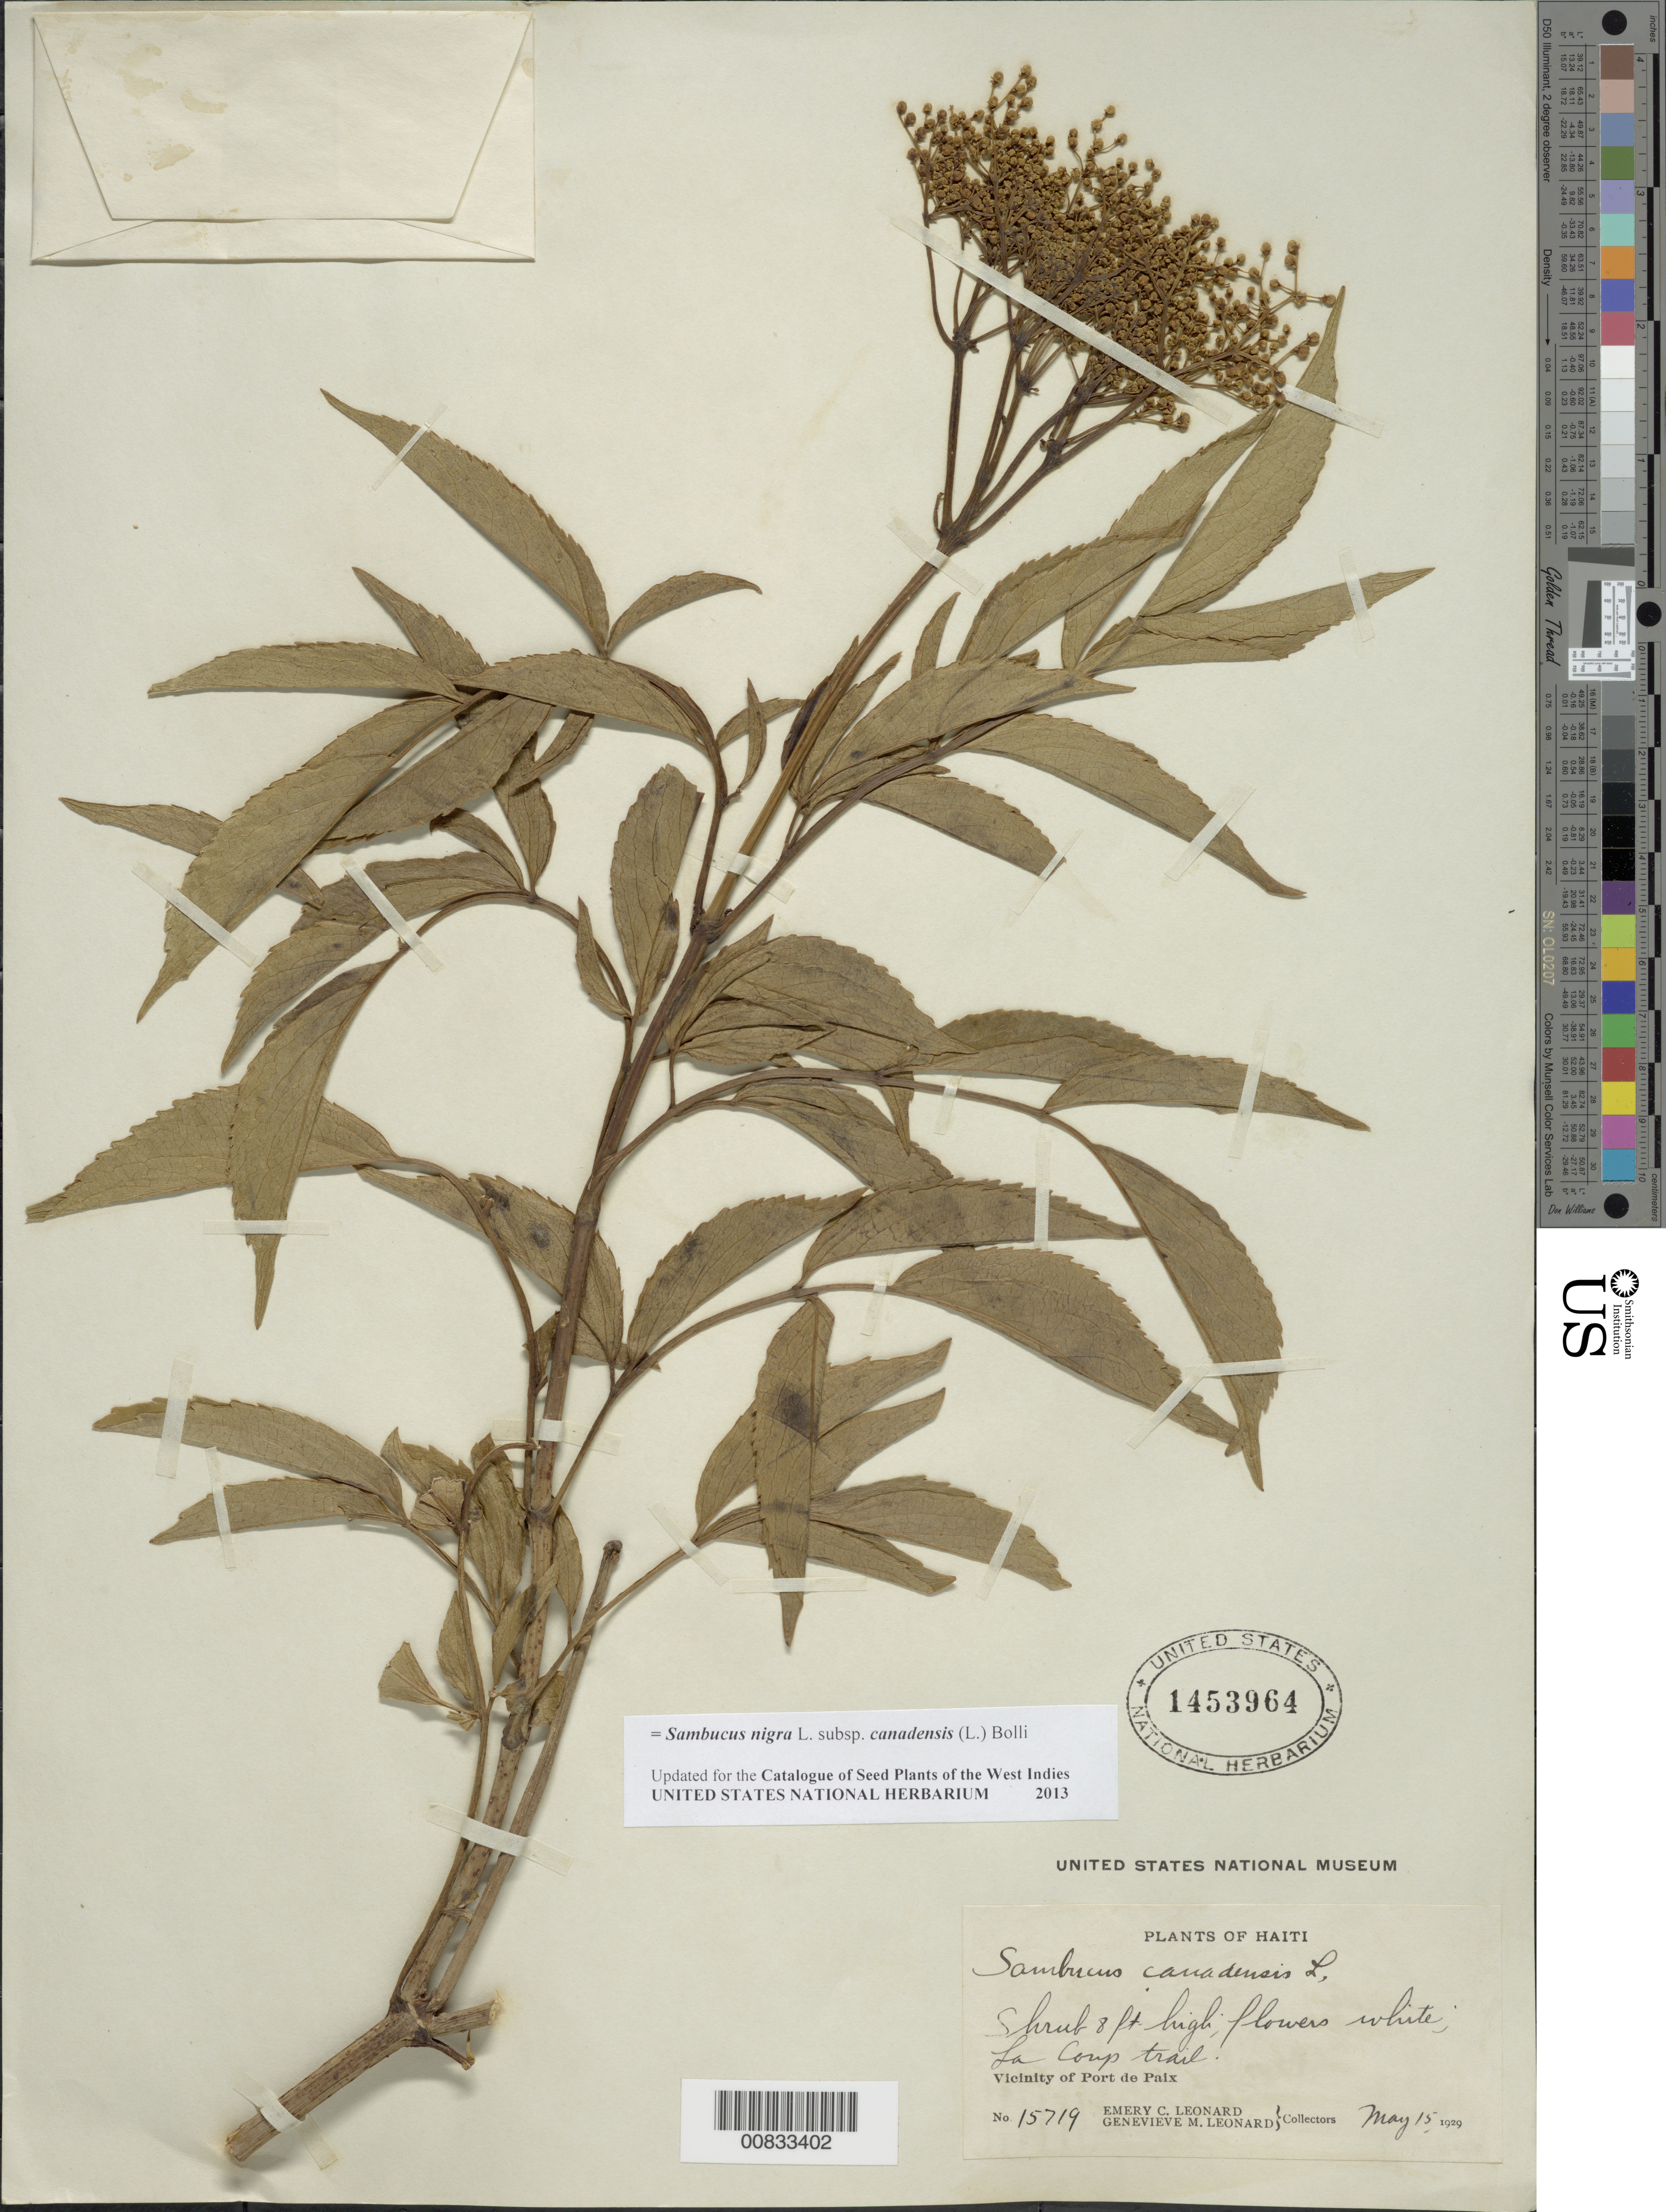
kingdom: Plantae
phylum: Tracheophyta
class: Magnoliopsida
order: Dipsacales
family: Viburnaceae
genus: Sambucus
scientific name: Sambucus nigra subsp. canadensis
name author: (L.) Bolli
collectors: E. C. Leonard & G. M. Leonard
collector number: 15719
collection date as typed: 15 May 1929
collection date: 1929-05-15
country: Haiti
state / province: Nord-Ouest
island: Hispaniola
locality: Vicinity of Port de Paix, La Coup trail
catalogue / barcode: US 1453964